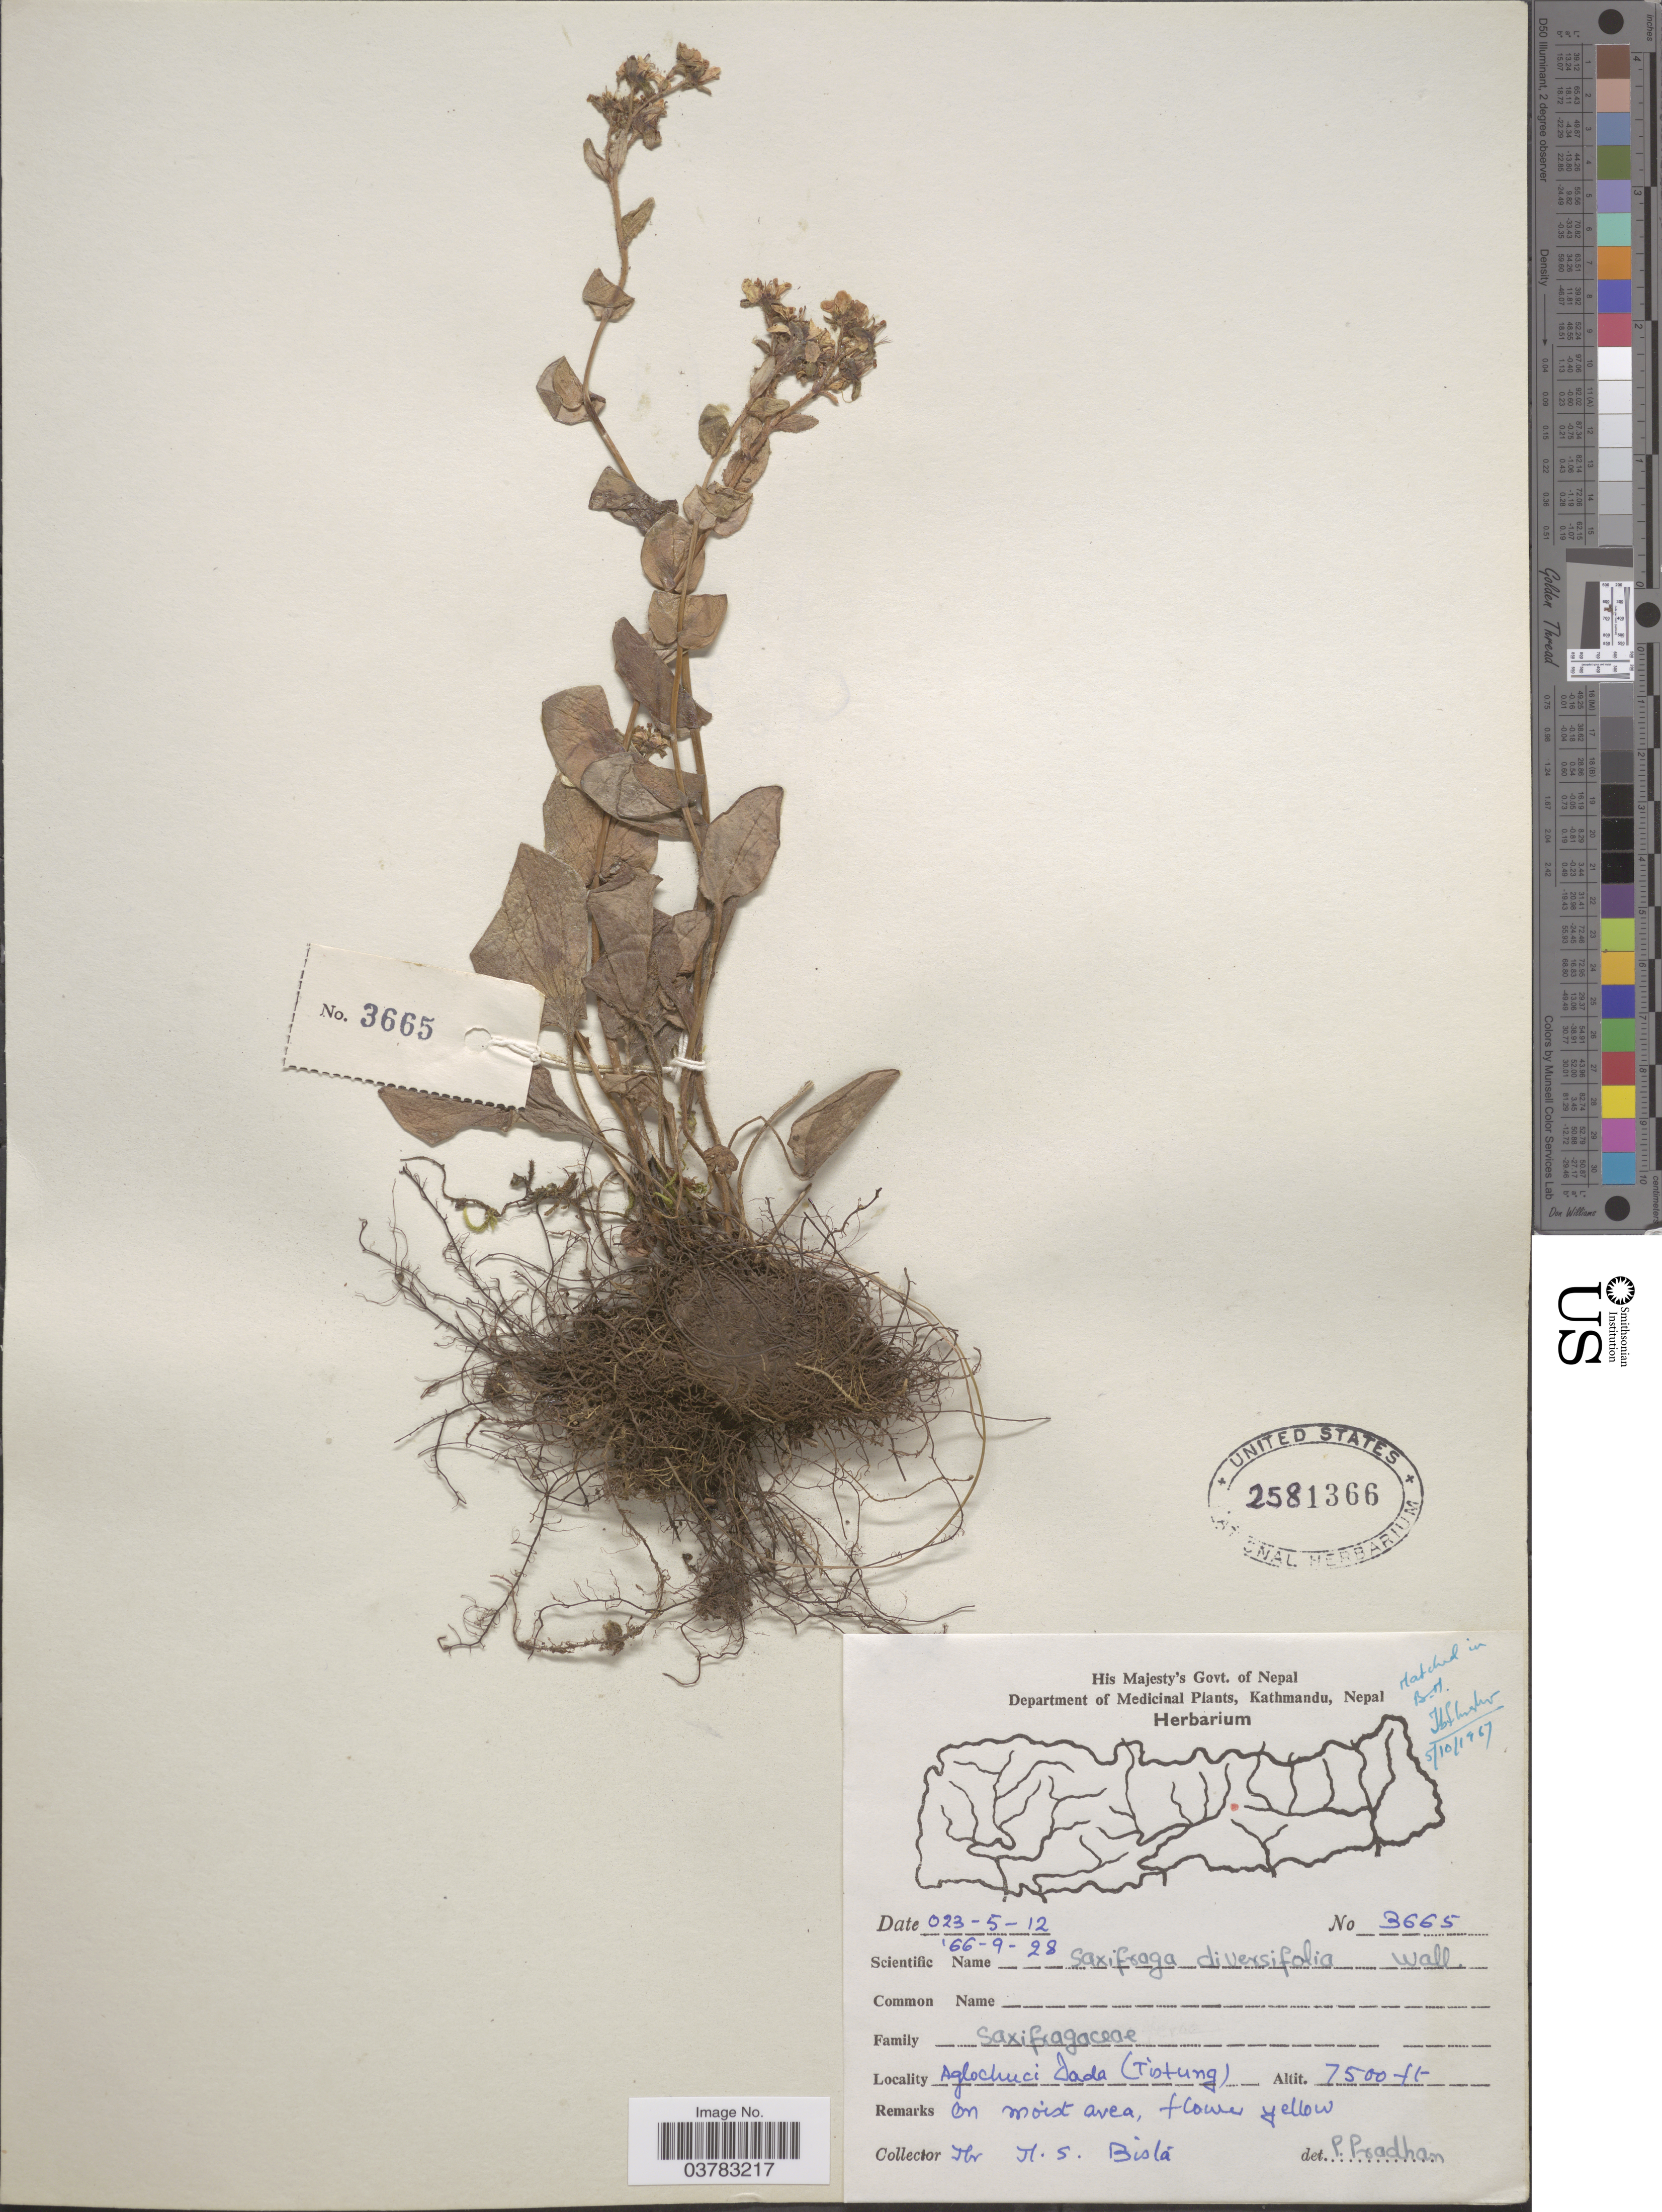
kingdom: Plantae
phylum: Tracheophyta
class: Magnoliopsida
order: Saxifragales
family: Saxifragaceae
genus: Saxifraga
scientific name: Saxifraga diversifolia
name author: Wall.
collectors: M. Bista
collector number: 3665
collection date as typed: Transcribed d/m/y: 23/5/12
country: Nepal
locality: Aglochuci Jada (I'otung [interpreted]).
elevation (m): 2286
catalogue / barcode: US 2581366